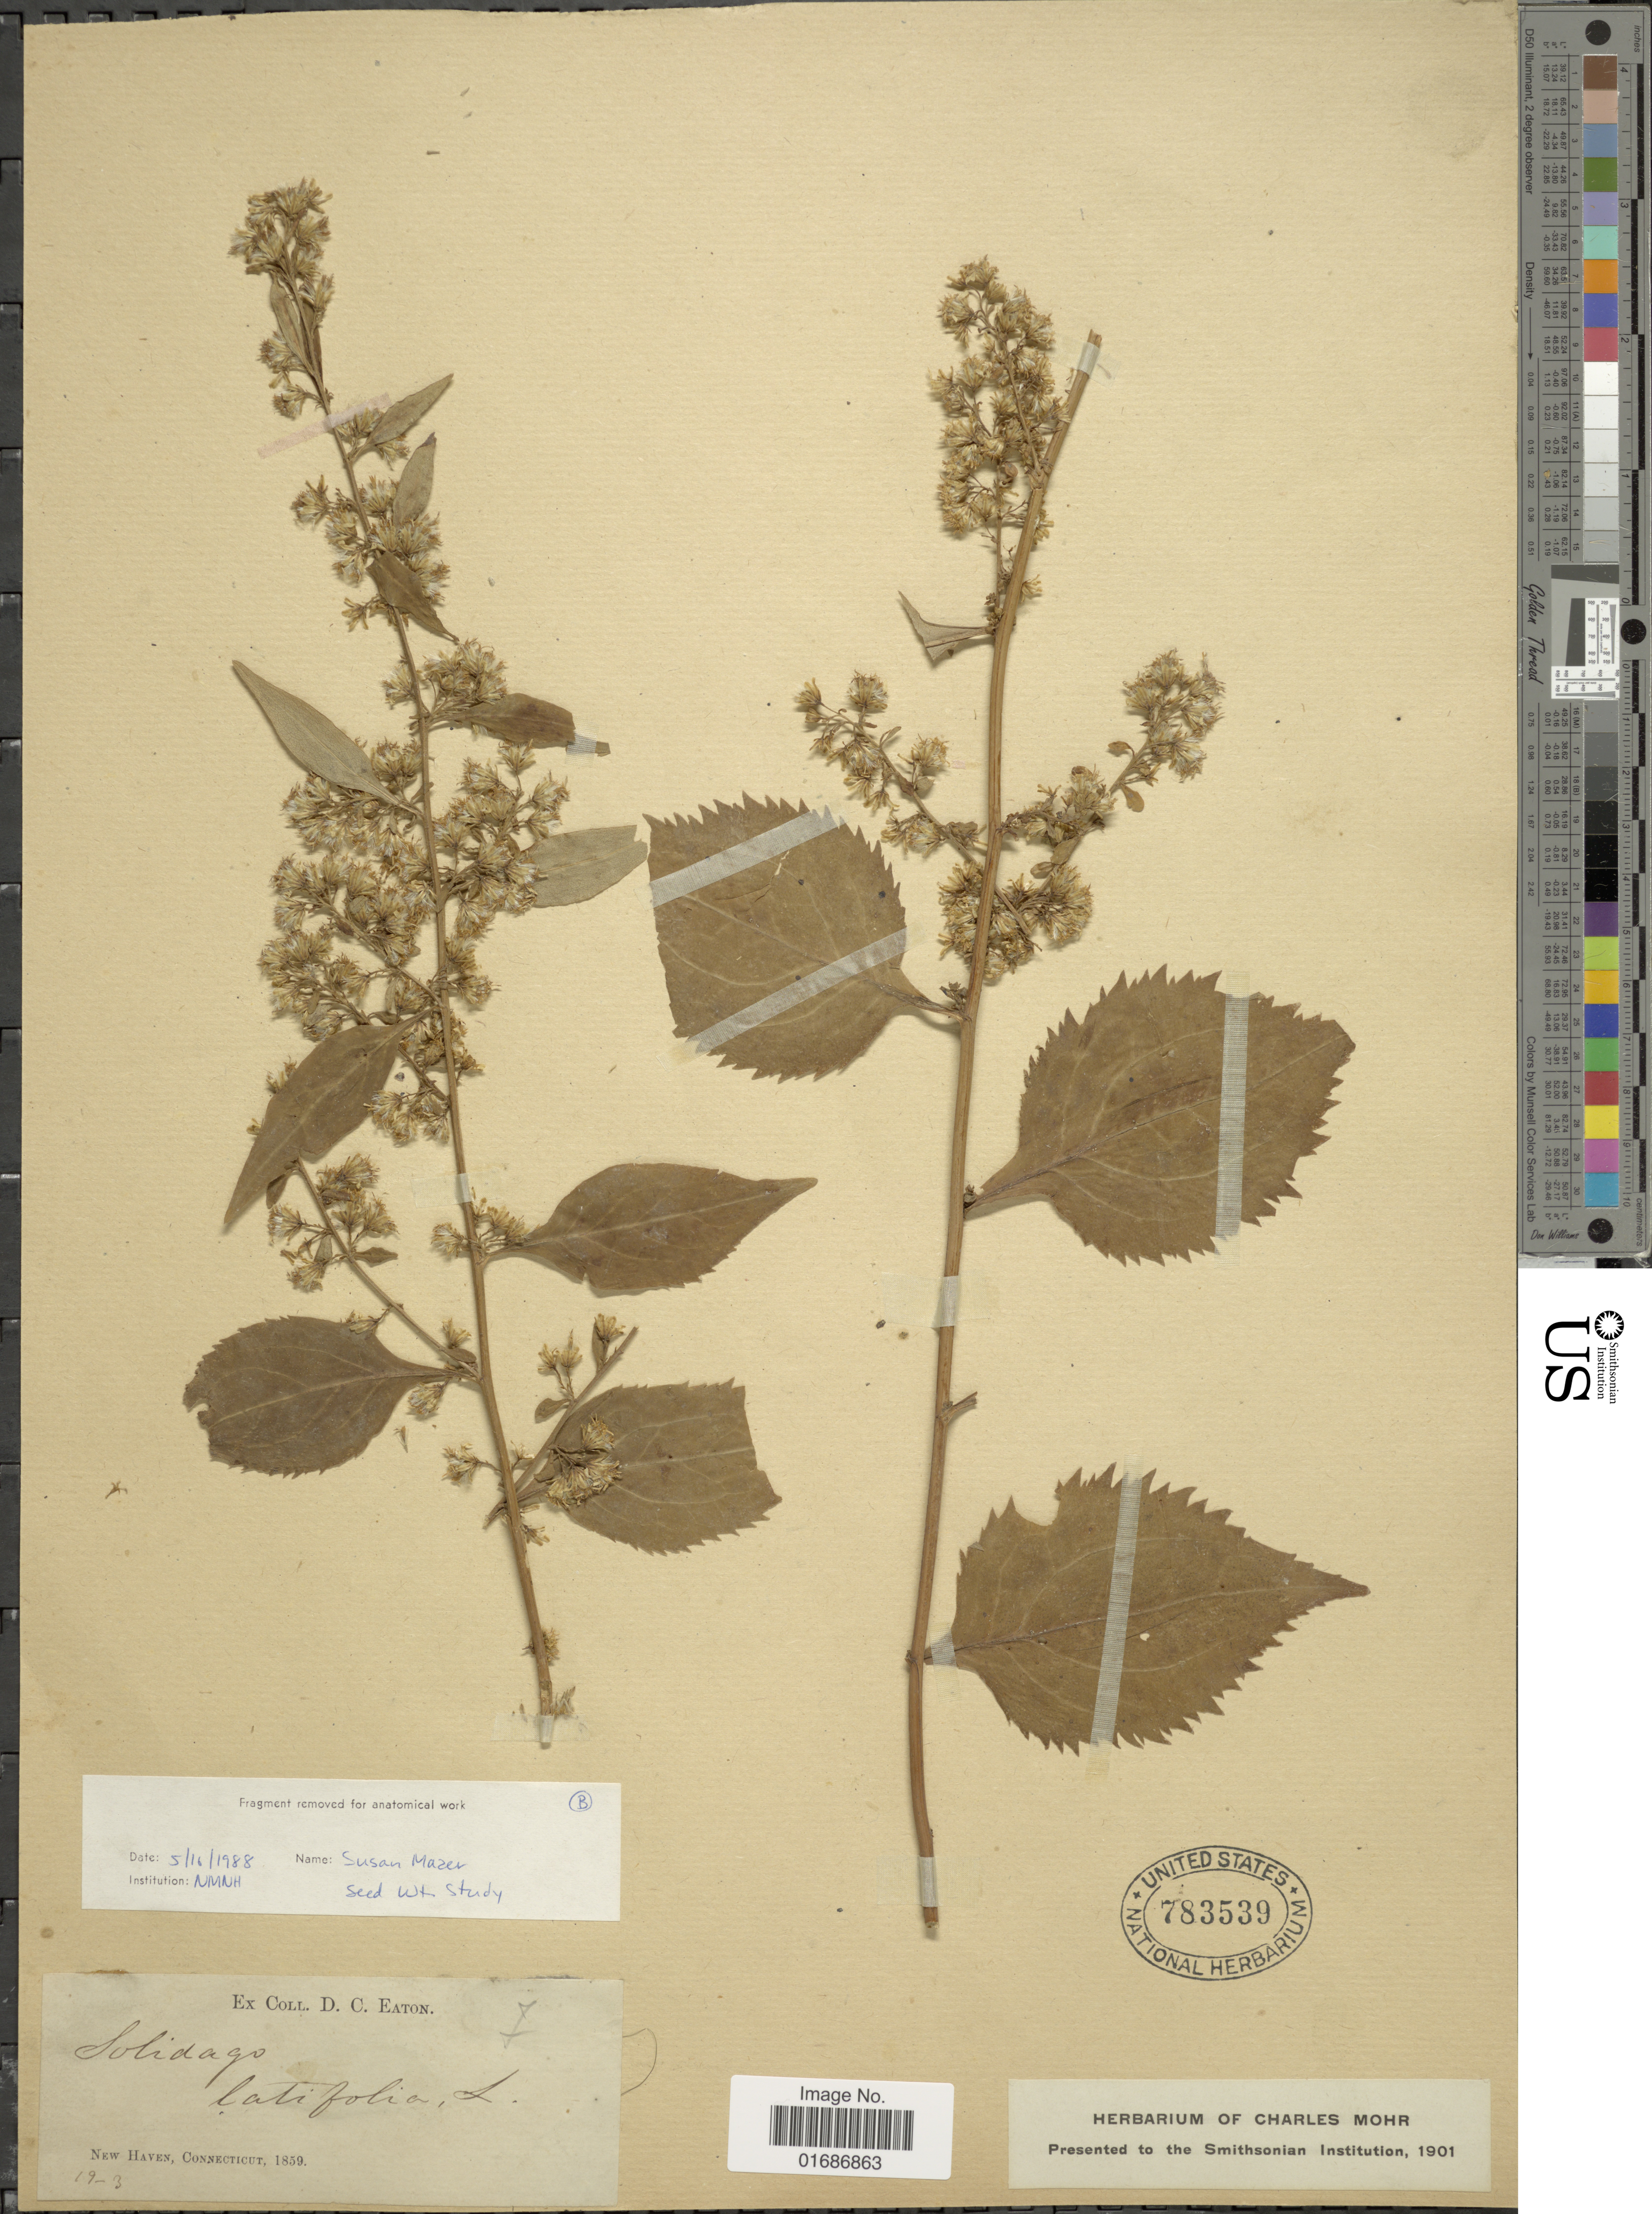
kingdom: Plantae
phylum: Tracheophyta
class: Magnoliopsida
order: Asterales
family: Asteraceae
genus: Solidago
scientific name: Solidago flexicaulis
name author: L.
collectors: ex herb. D. C. Eaton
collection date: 1859-03-19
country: United States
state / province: Connecticut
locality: New Haven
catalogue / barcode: US 783539